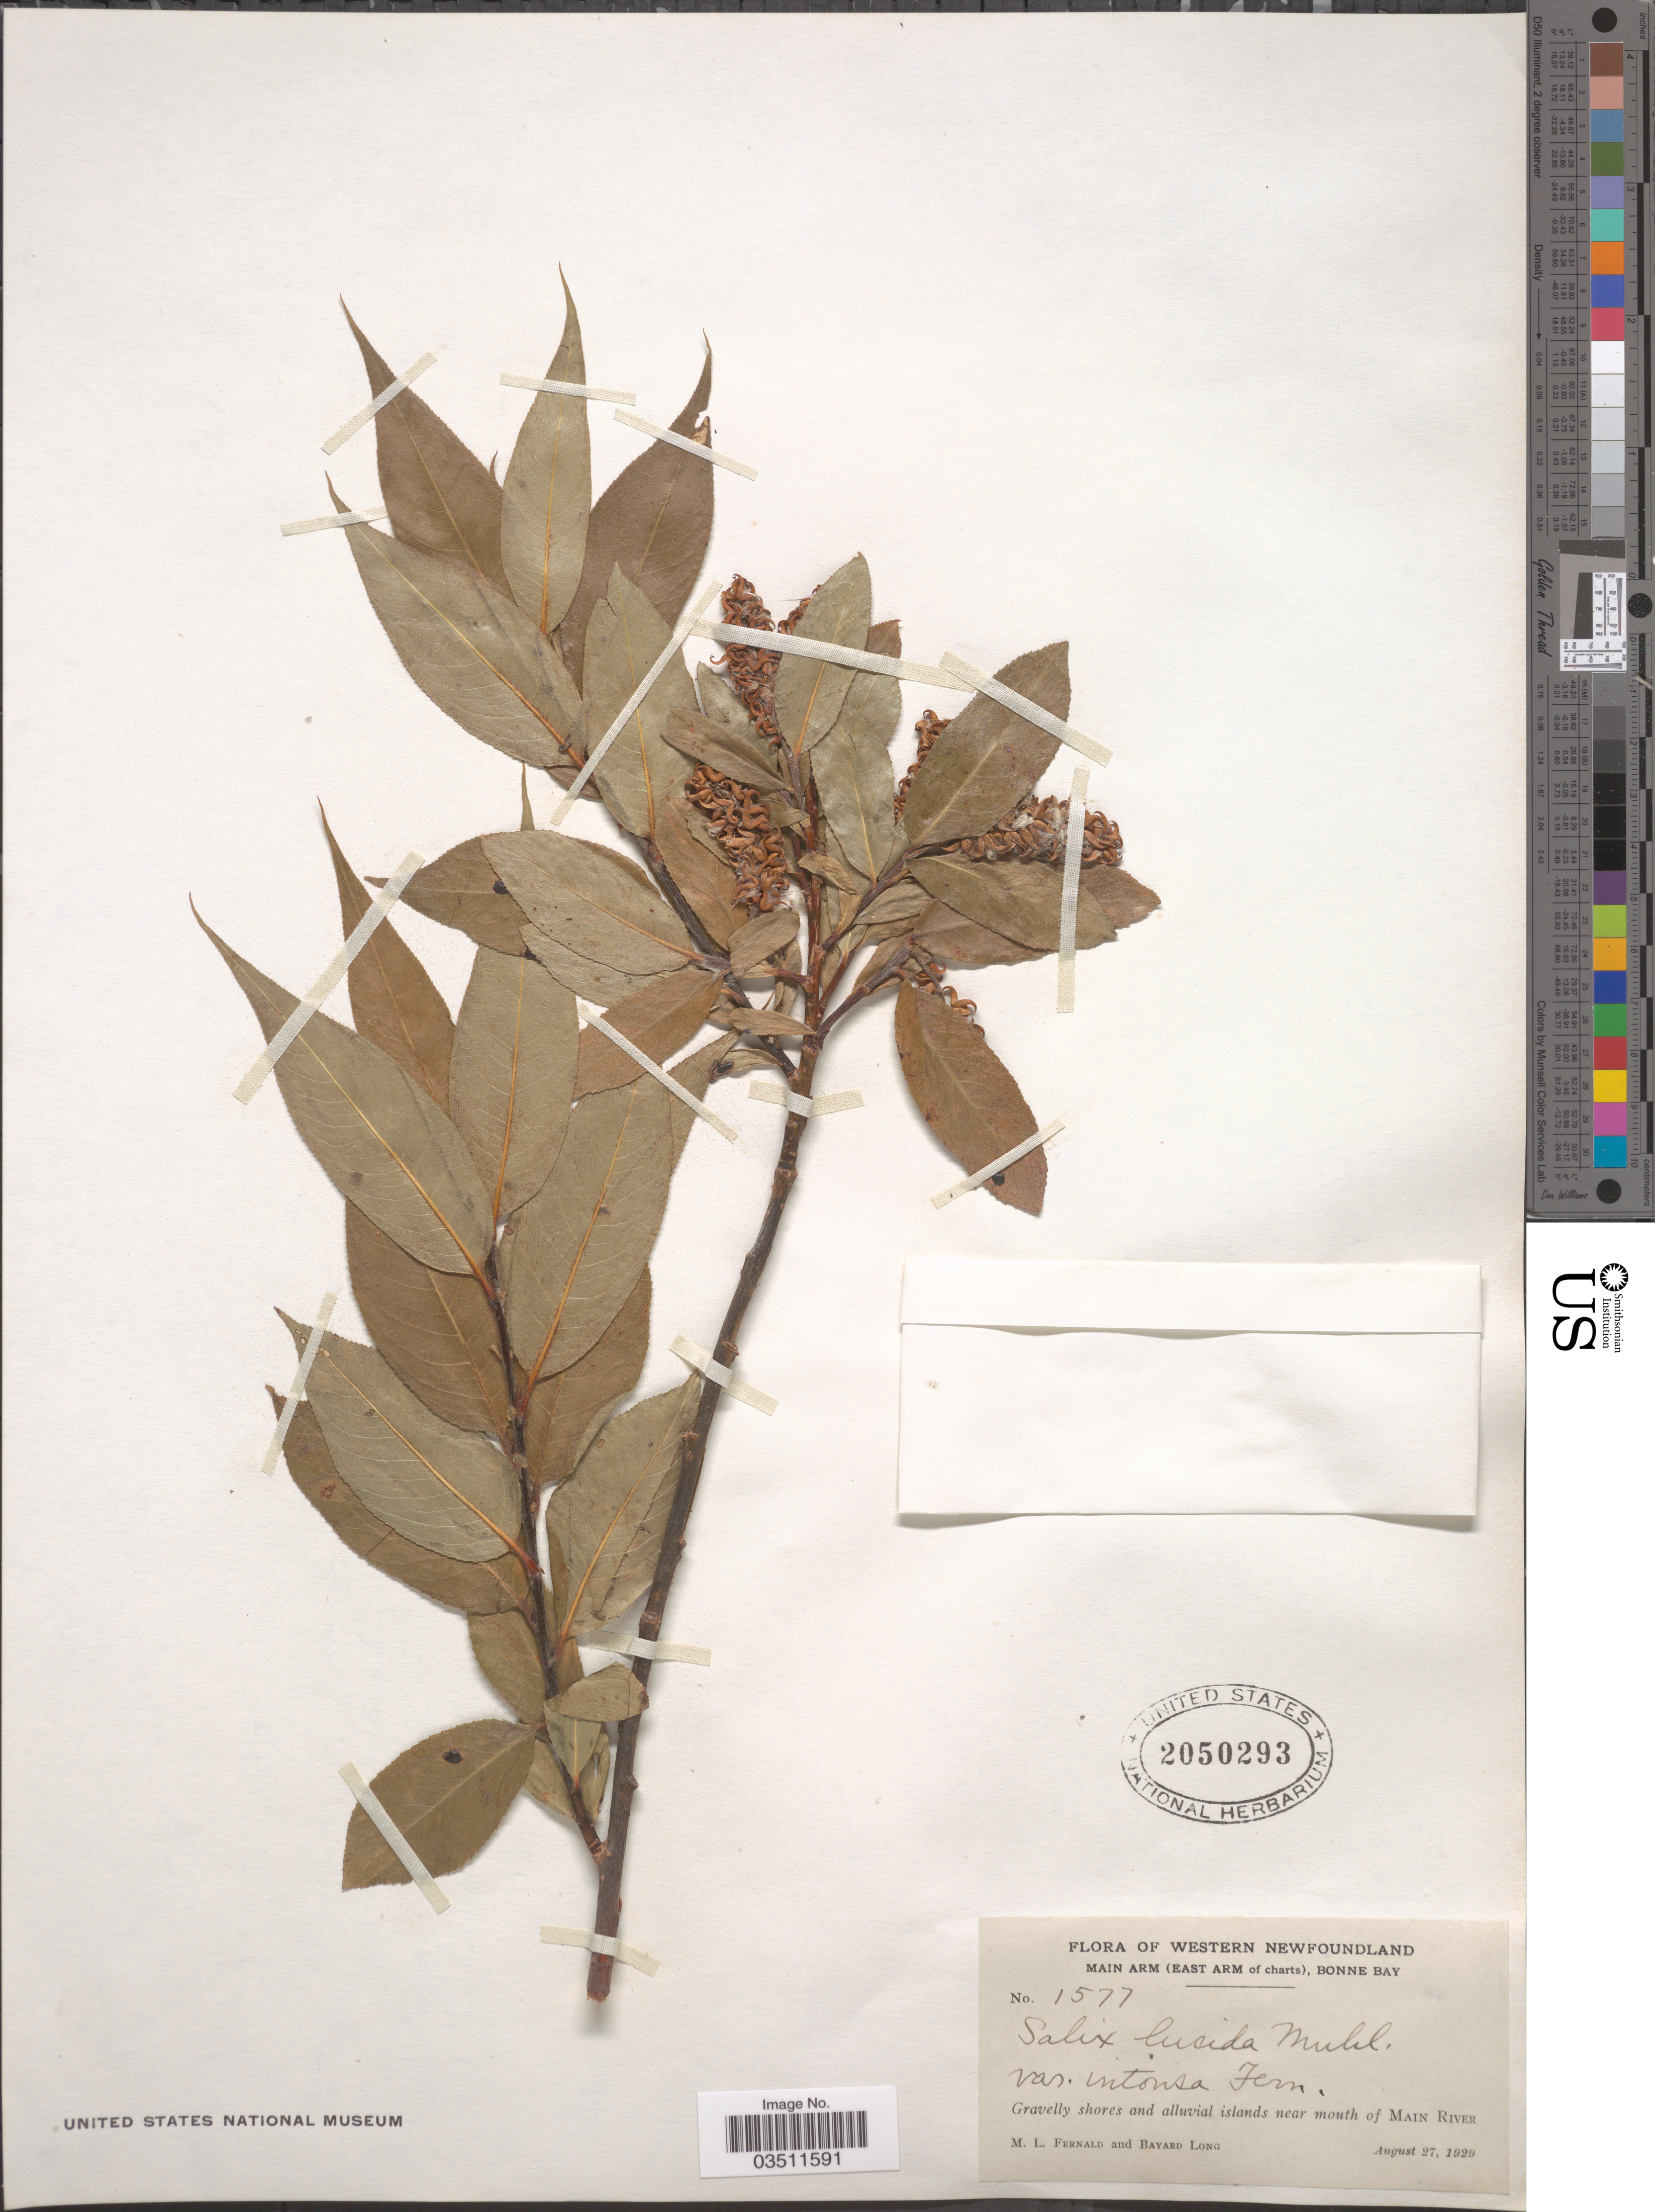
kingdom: Plantae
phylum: Tracheophyta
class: Magnoliopsida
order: Malpighiales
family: Salicaceae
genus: Salix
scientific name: Salix lucida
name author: Muhl.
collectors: M. L. Fernald & B. Long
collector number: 1577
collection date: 1929-08-27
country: Canada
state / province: Newfoundland and Labrador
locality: Western Newfoundland. Main Arm (East Arm of charts), Bonne Bay. Islands near mouth of Main River.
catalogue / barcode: US 2050293